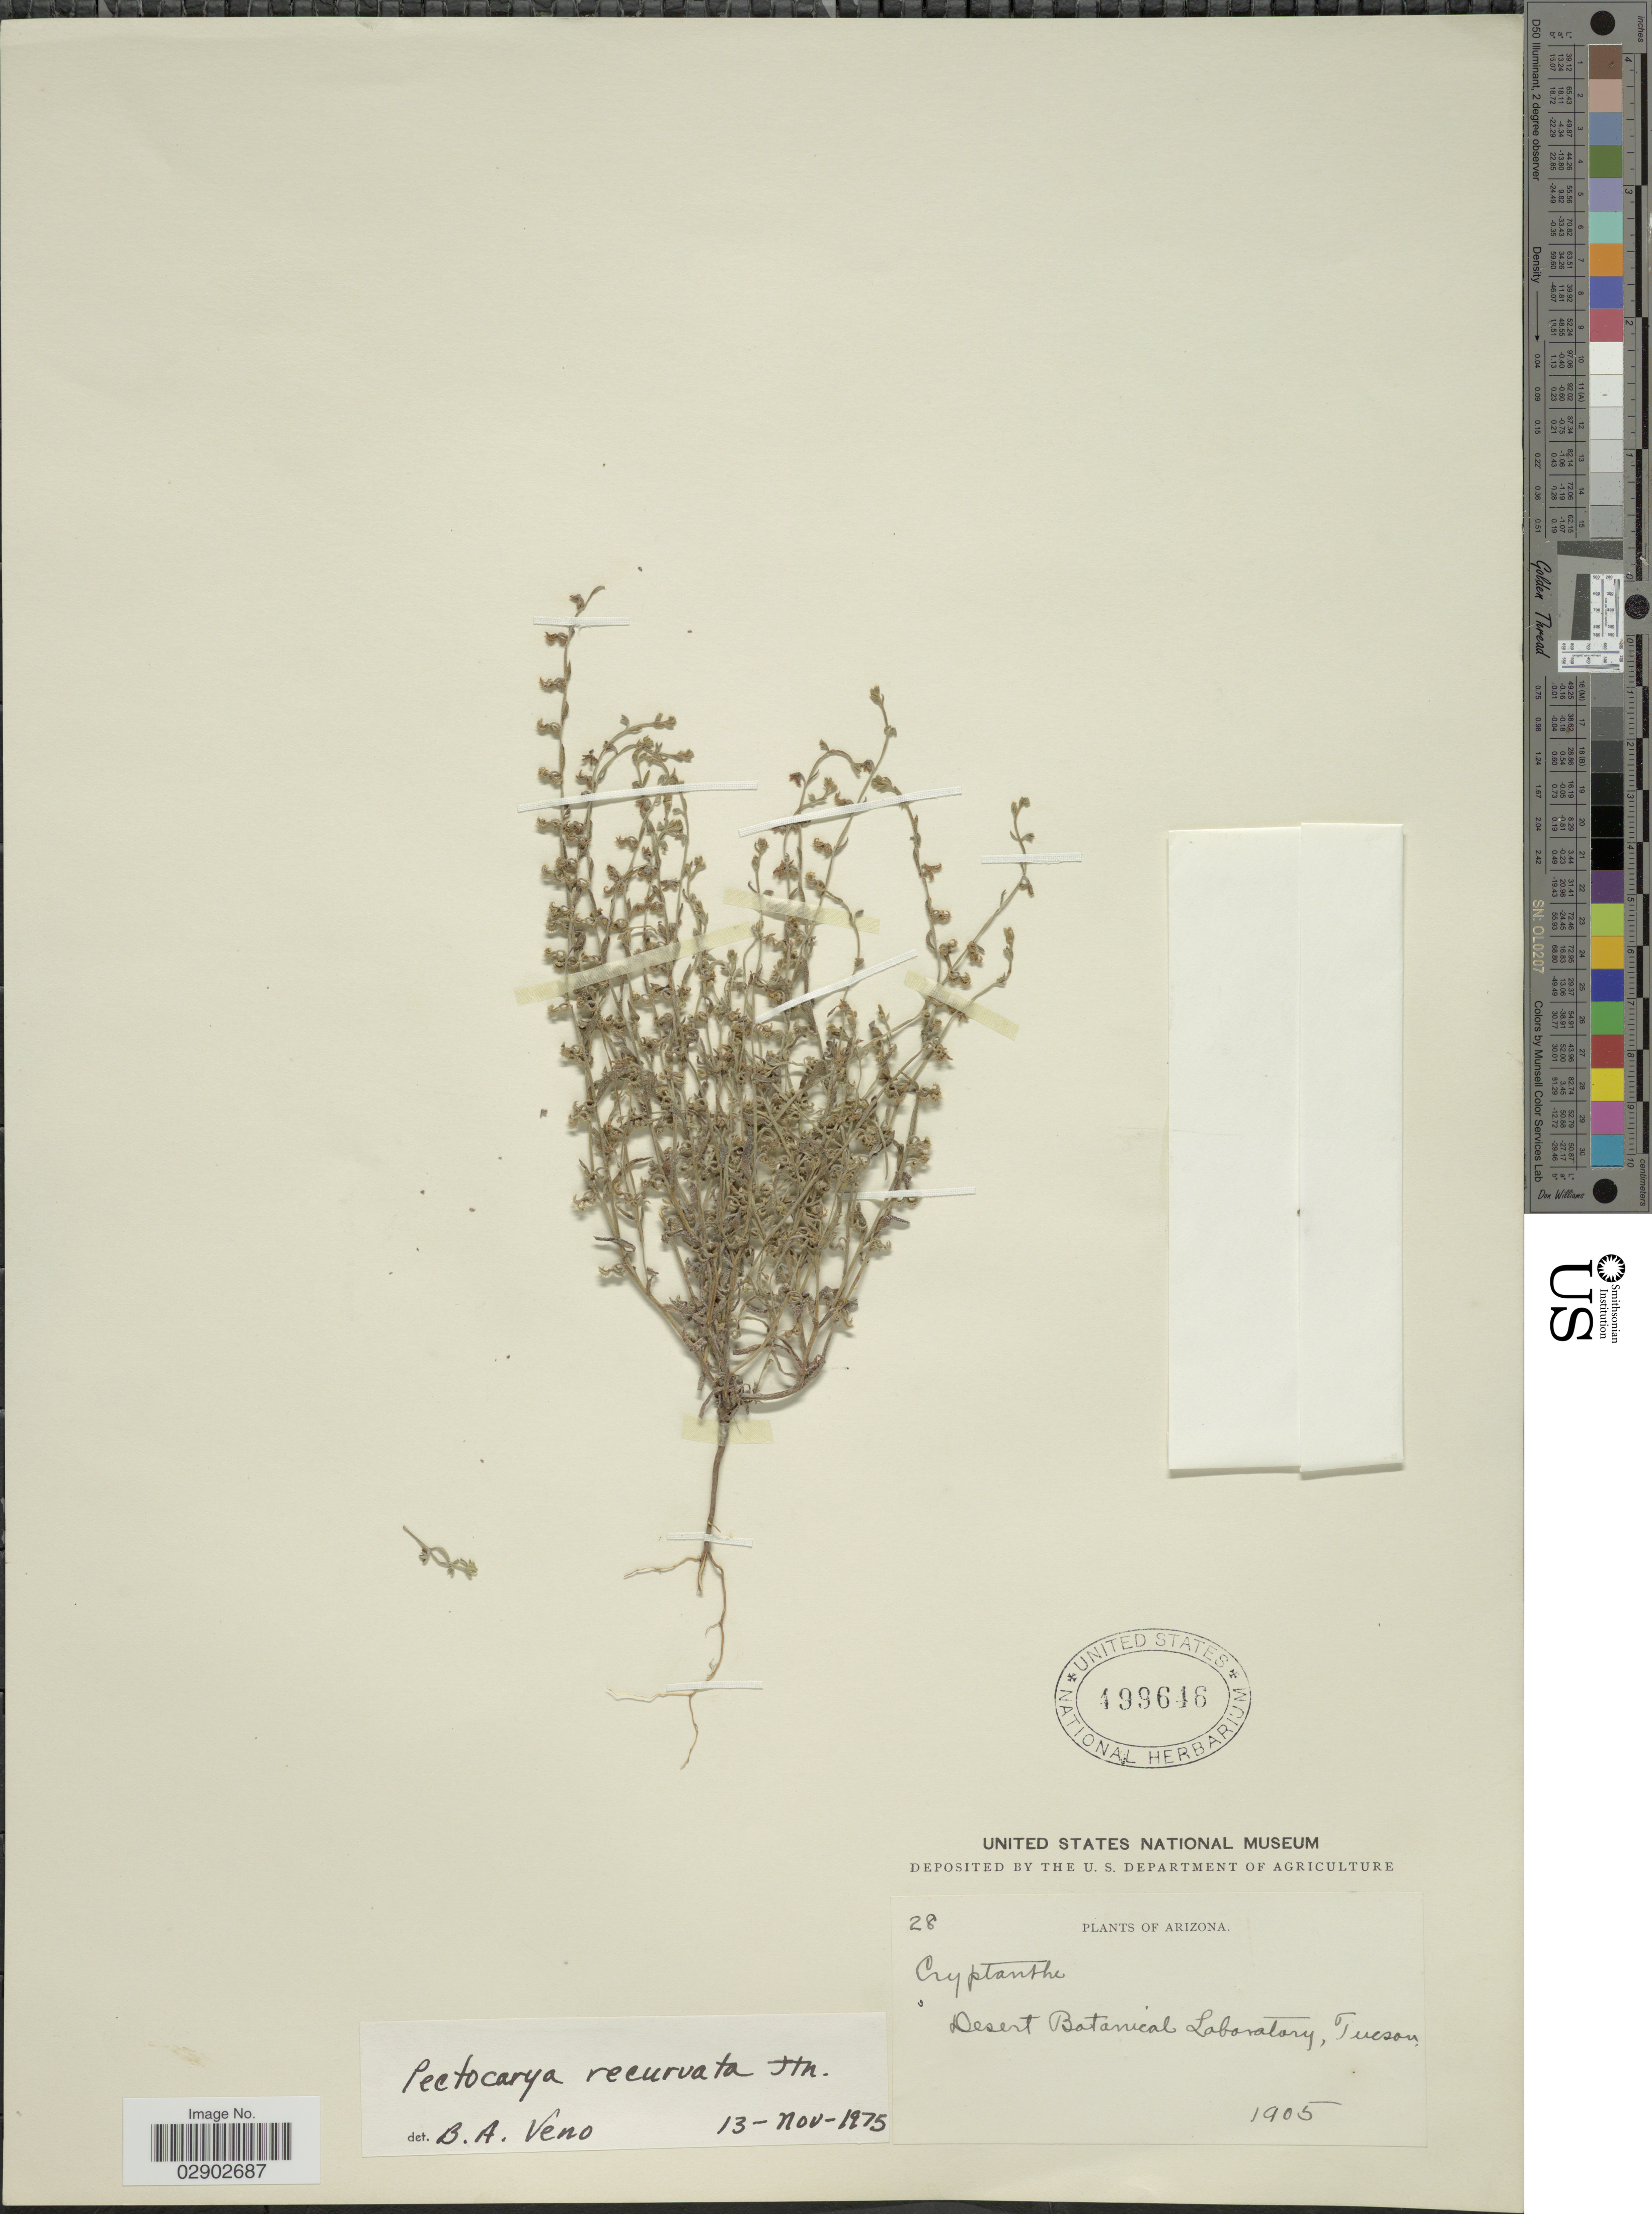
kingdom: Plantae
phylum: Tracheophyta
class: Magnoliopsida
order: Boraginales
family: Boraginaceae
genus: Pectocarya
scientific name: Pectocarya recurvata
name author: I.M. Johnst.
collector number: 28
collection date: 1905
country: United States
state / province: Arizona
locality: Desert Botanical Laboratory, Tucson.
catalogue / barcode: US 499646